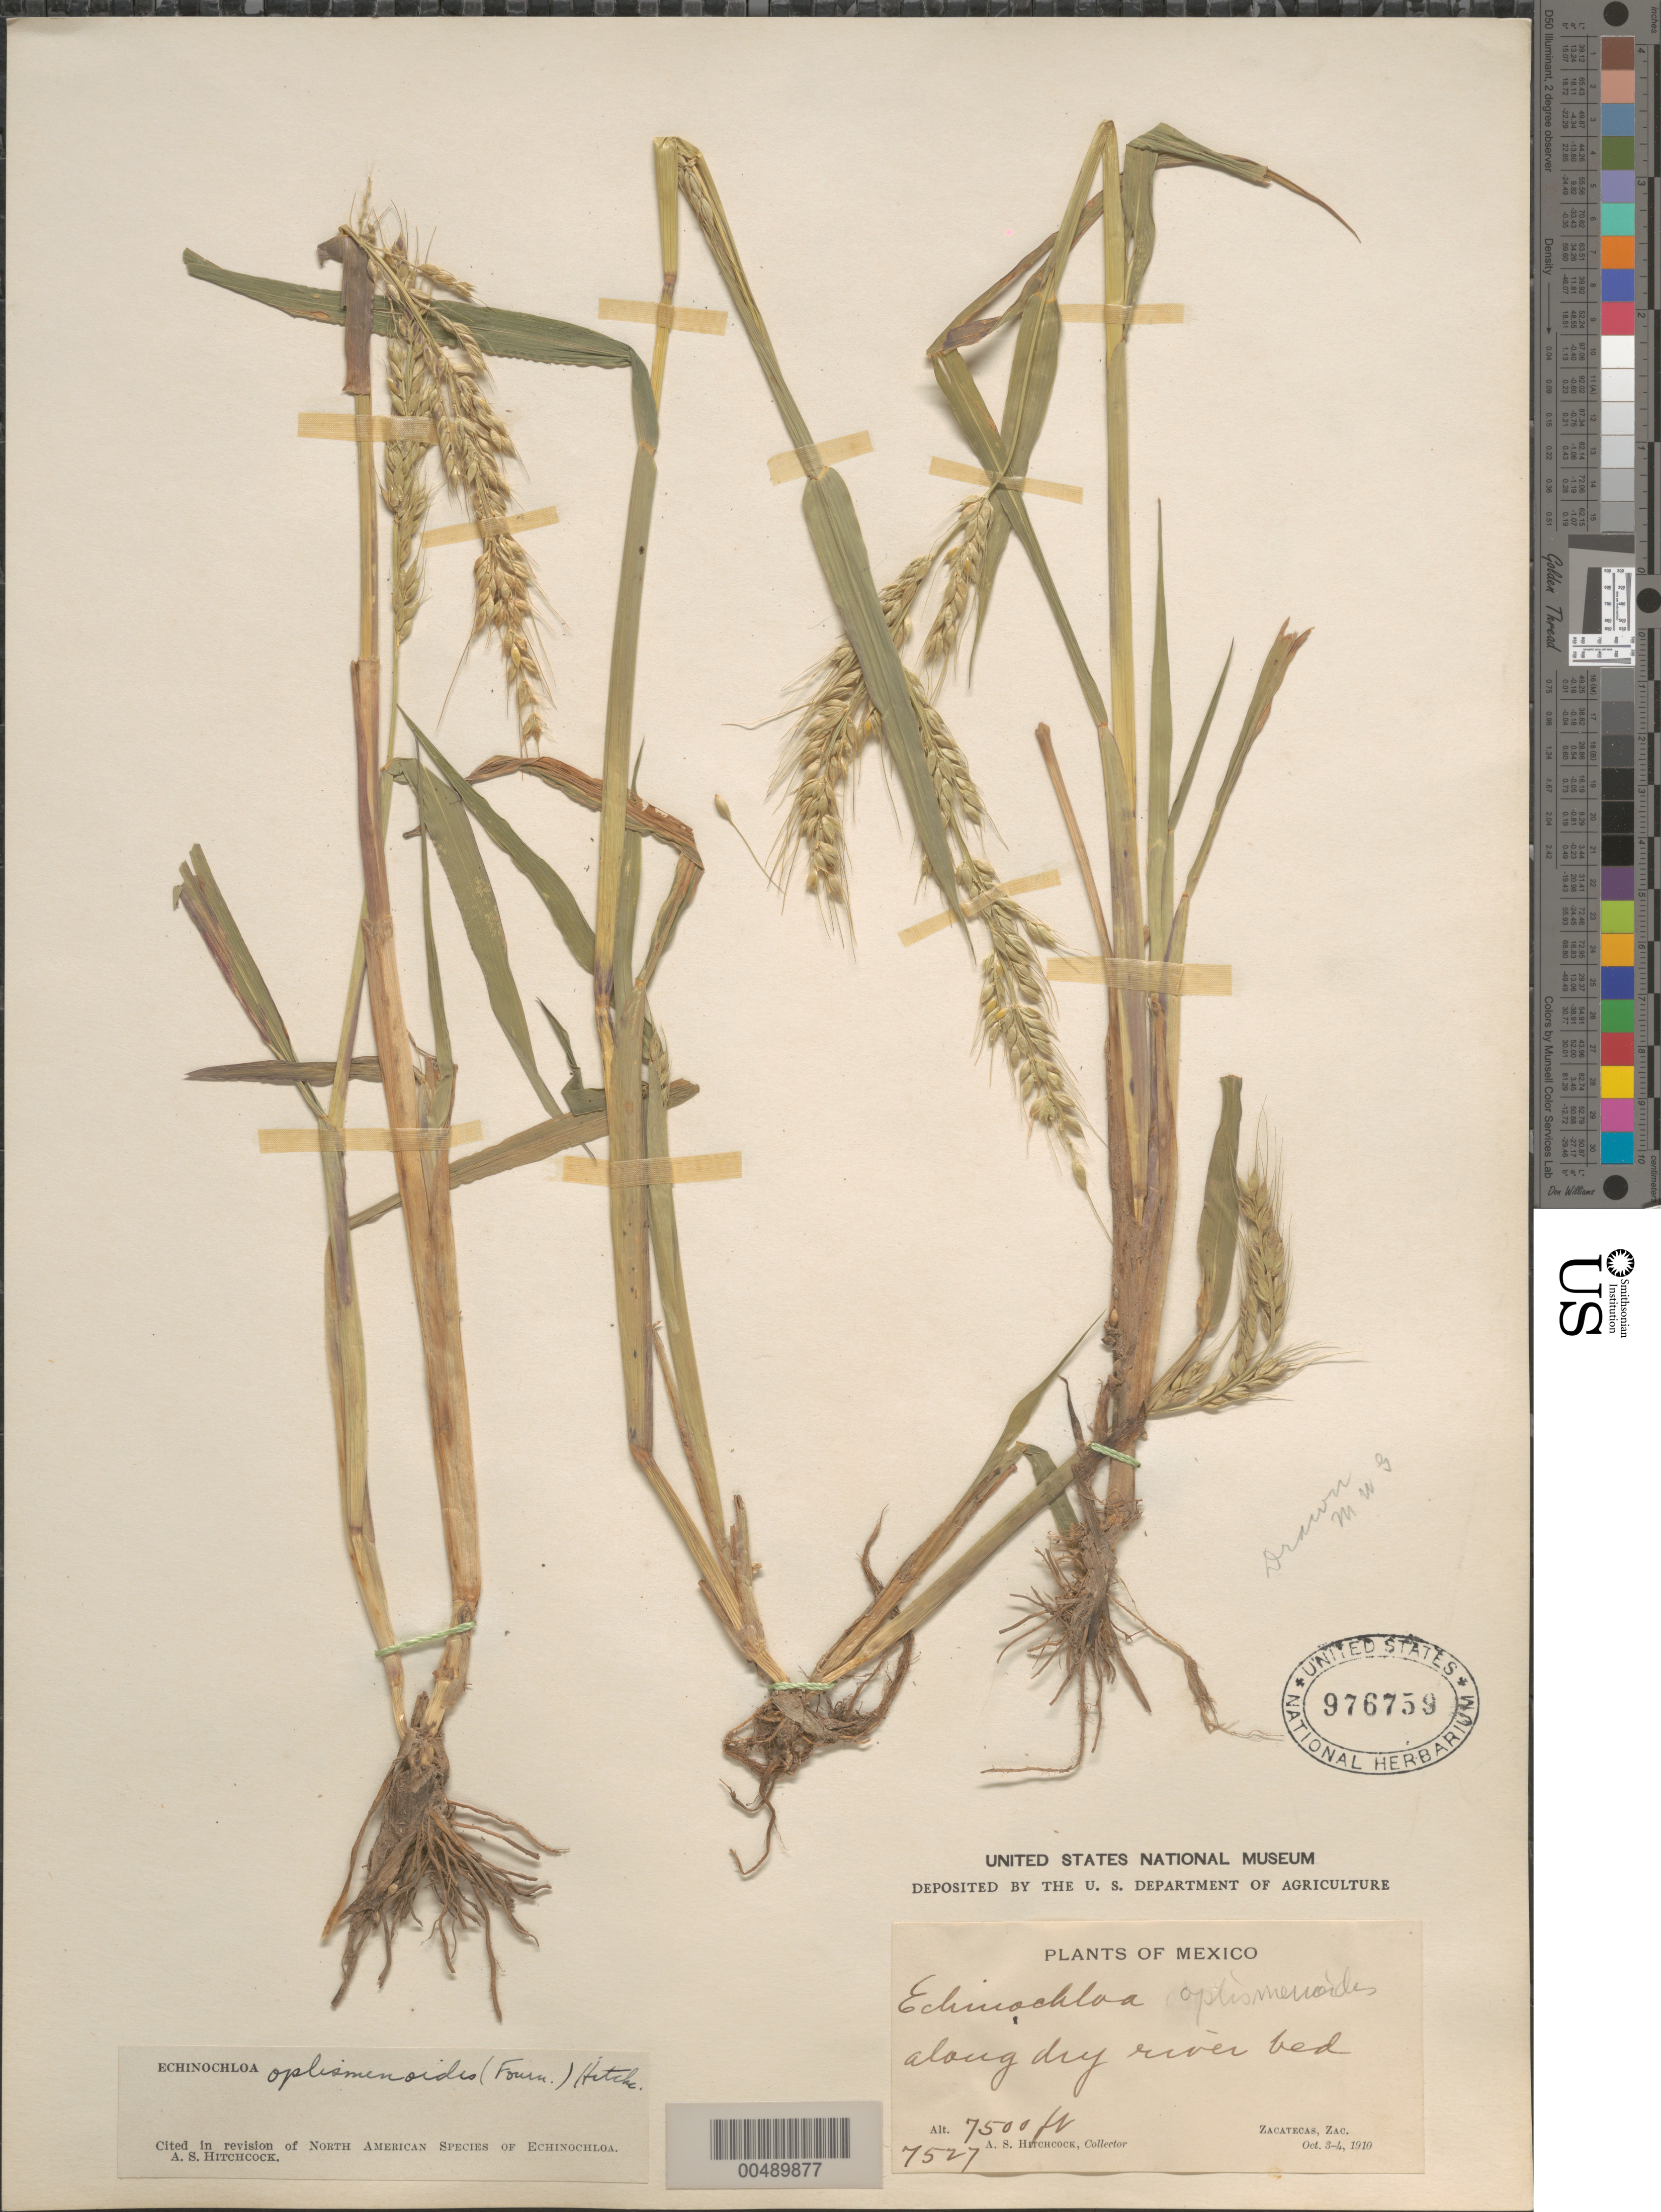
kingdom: Plantae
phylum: Tracheophyta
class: Liliopsida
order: Poales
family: Poaceae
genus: Echinochloa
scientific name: Echinochloa oplismenoides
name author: (E. Fourn.) Hitchc.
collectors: A. S. Hitchcock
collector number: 7527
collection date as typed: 3 Oct 1910 to 4 Oct 1910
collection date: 1910-10-03/1910-10-04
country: Mexico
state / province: Zacatecas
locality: Zacatecas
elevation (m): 2286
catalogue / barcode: US 976759